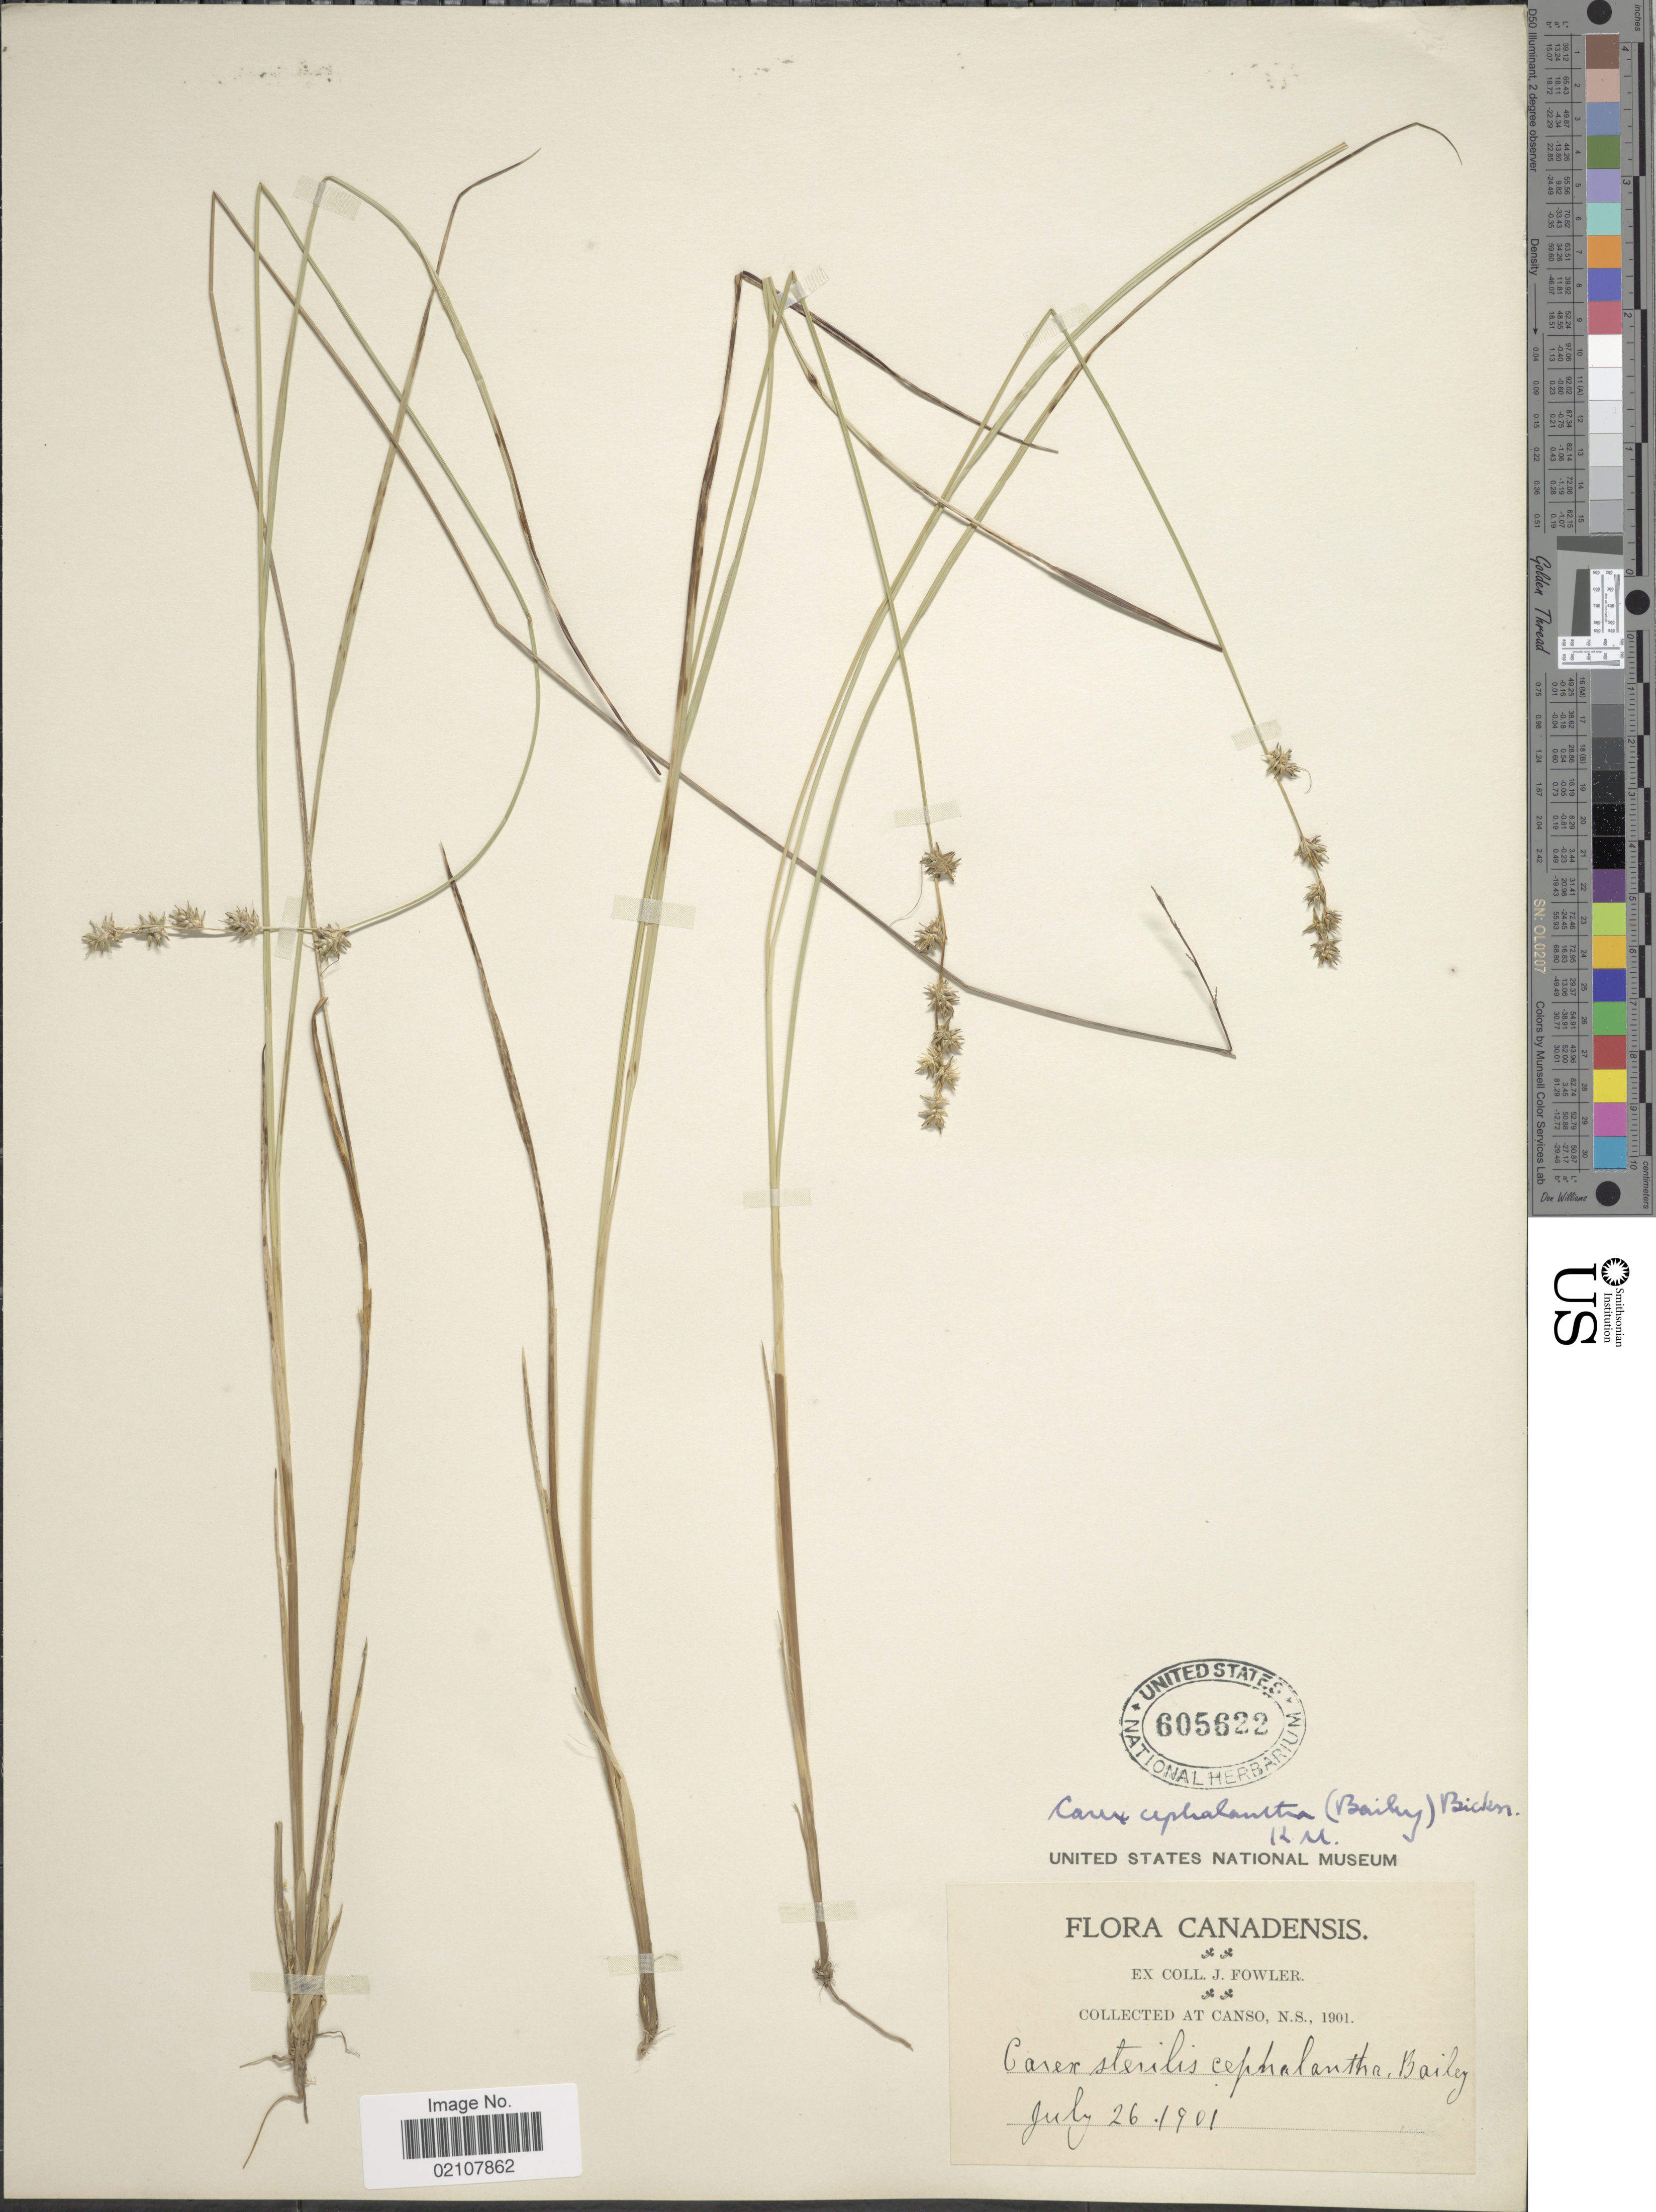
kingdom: Plantae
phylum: Tracheophyta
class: Liliopsida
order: Poales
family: Cyperaceae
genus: Carex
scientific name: Carex echinata subsp. echinata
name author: Murray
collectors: J. P. Fowler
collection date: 1901-07-26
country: Canada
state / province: Nova Scotia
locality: At Canso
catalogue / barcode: US 605622